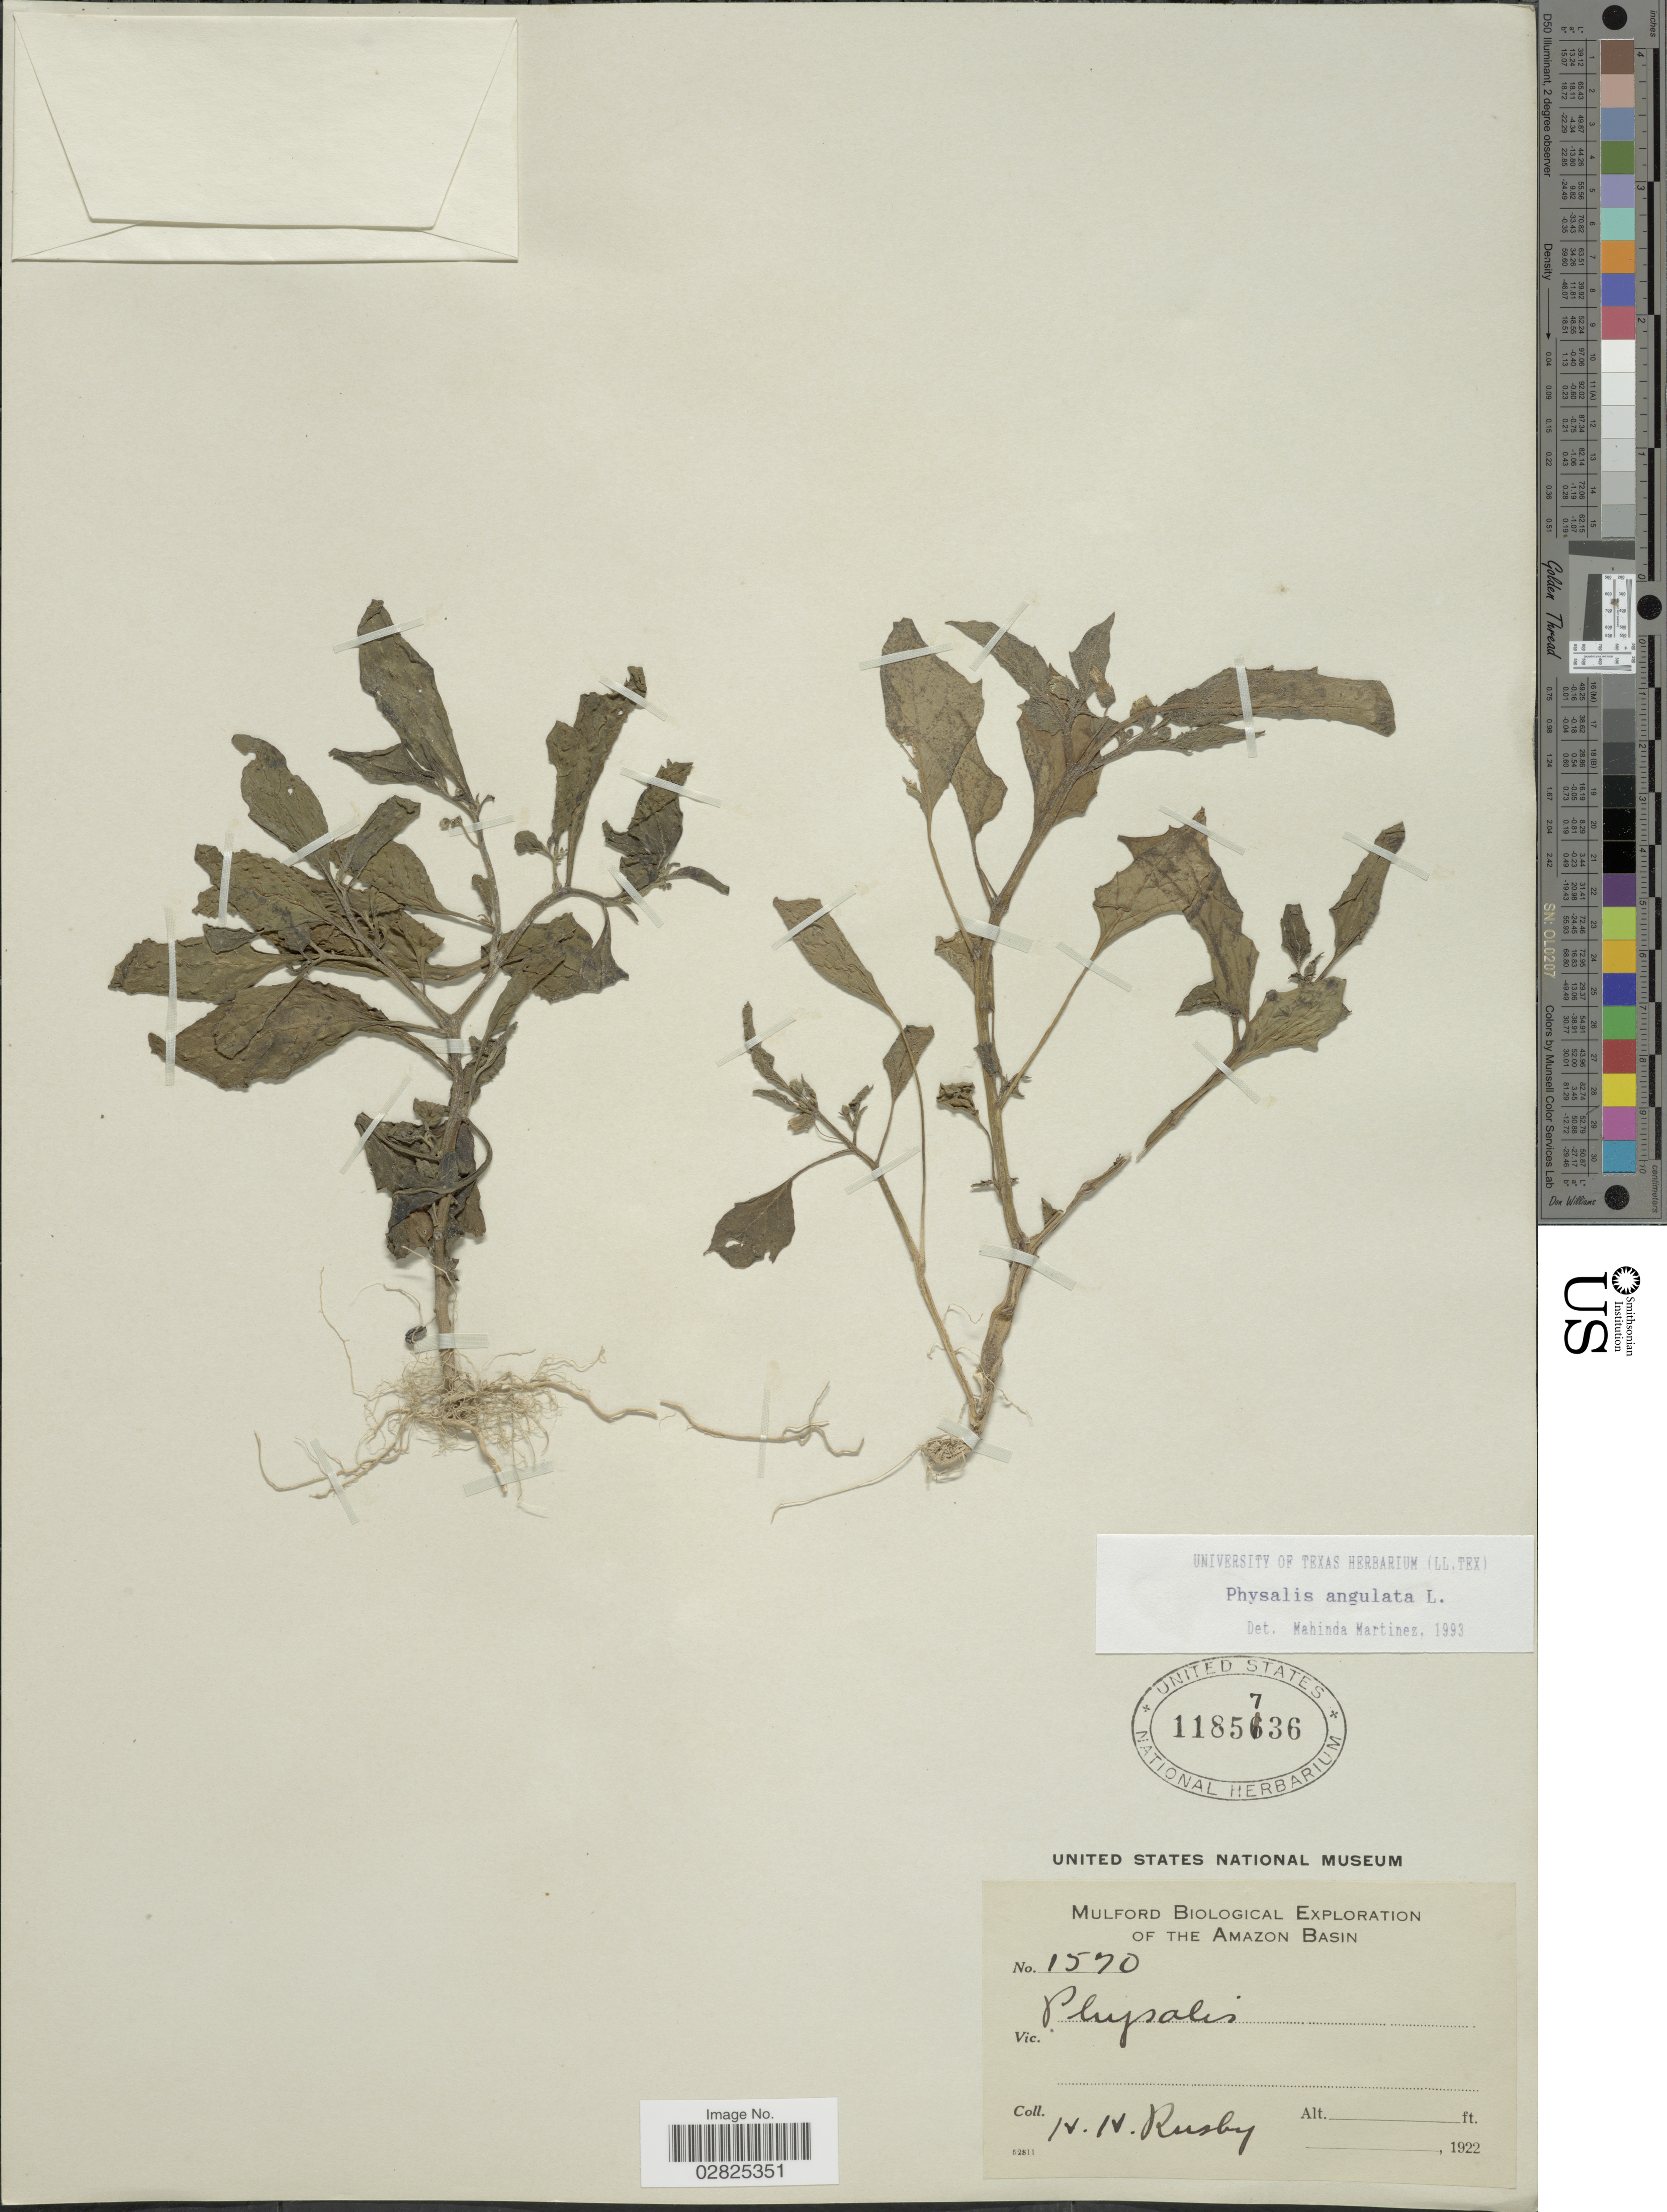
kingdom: Plantae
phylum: Tracheophyta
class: Magnoliopsida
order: Solanales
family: Solanaceae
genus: Physalis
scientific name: Physalis angulata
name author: L.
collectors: H. H. Rusby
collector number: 1570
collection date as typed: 1921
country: Bolivia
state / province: La Paz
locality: Amazon Basin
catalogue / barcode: US 1185736